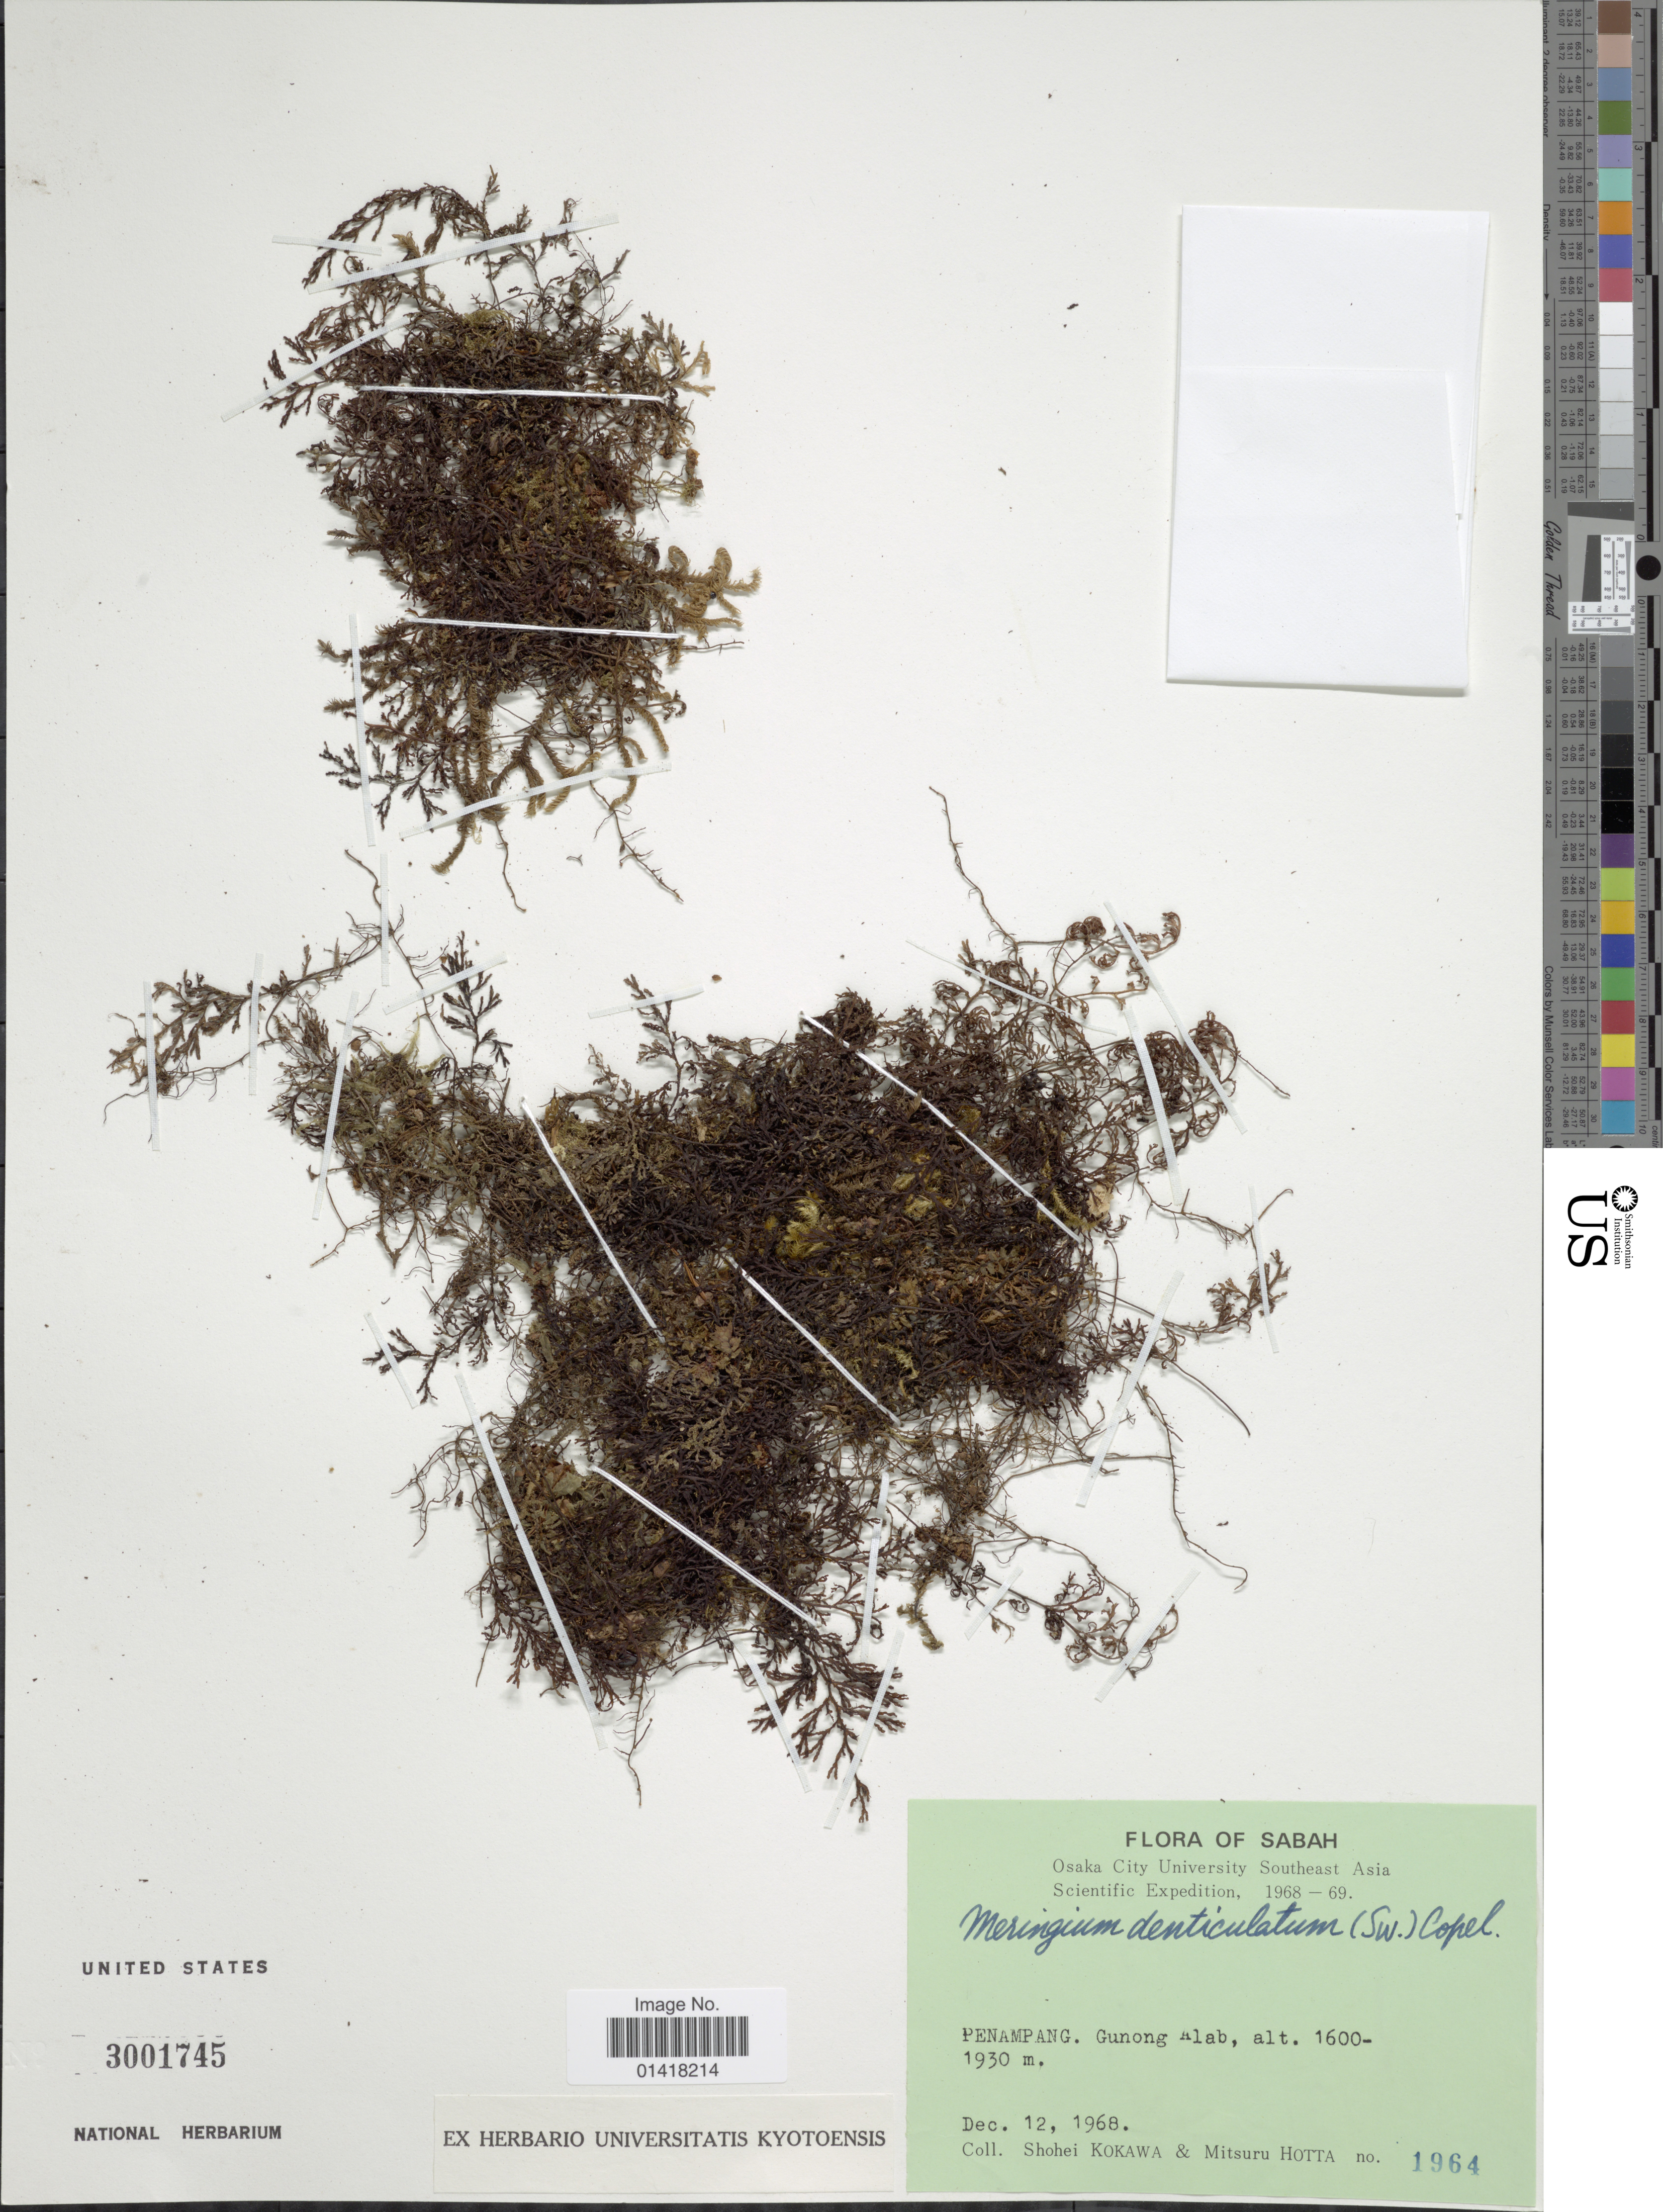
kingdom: Plantae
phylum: Tracheophyta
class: Polypodiopsida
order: Hymenophyllales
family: Hymenophyllaceae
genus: Hymenophyllum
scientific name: Hymenophyllum denticulatum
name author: Sw.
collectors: S. Kokawa & M. Hotta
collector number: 1964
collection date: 1968-12-12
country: Malaysia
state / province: Sabah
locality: Penampang. Gunong Alab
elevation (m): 1600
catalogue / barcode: US 3001745